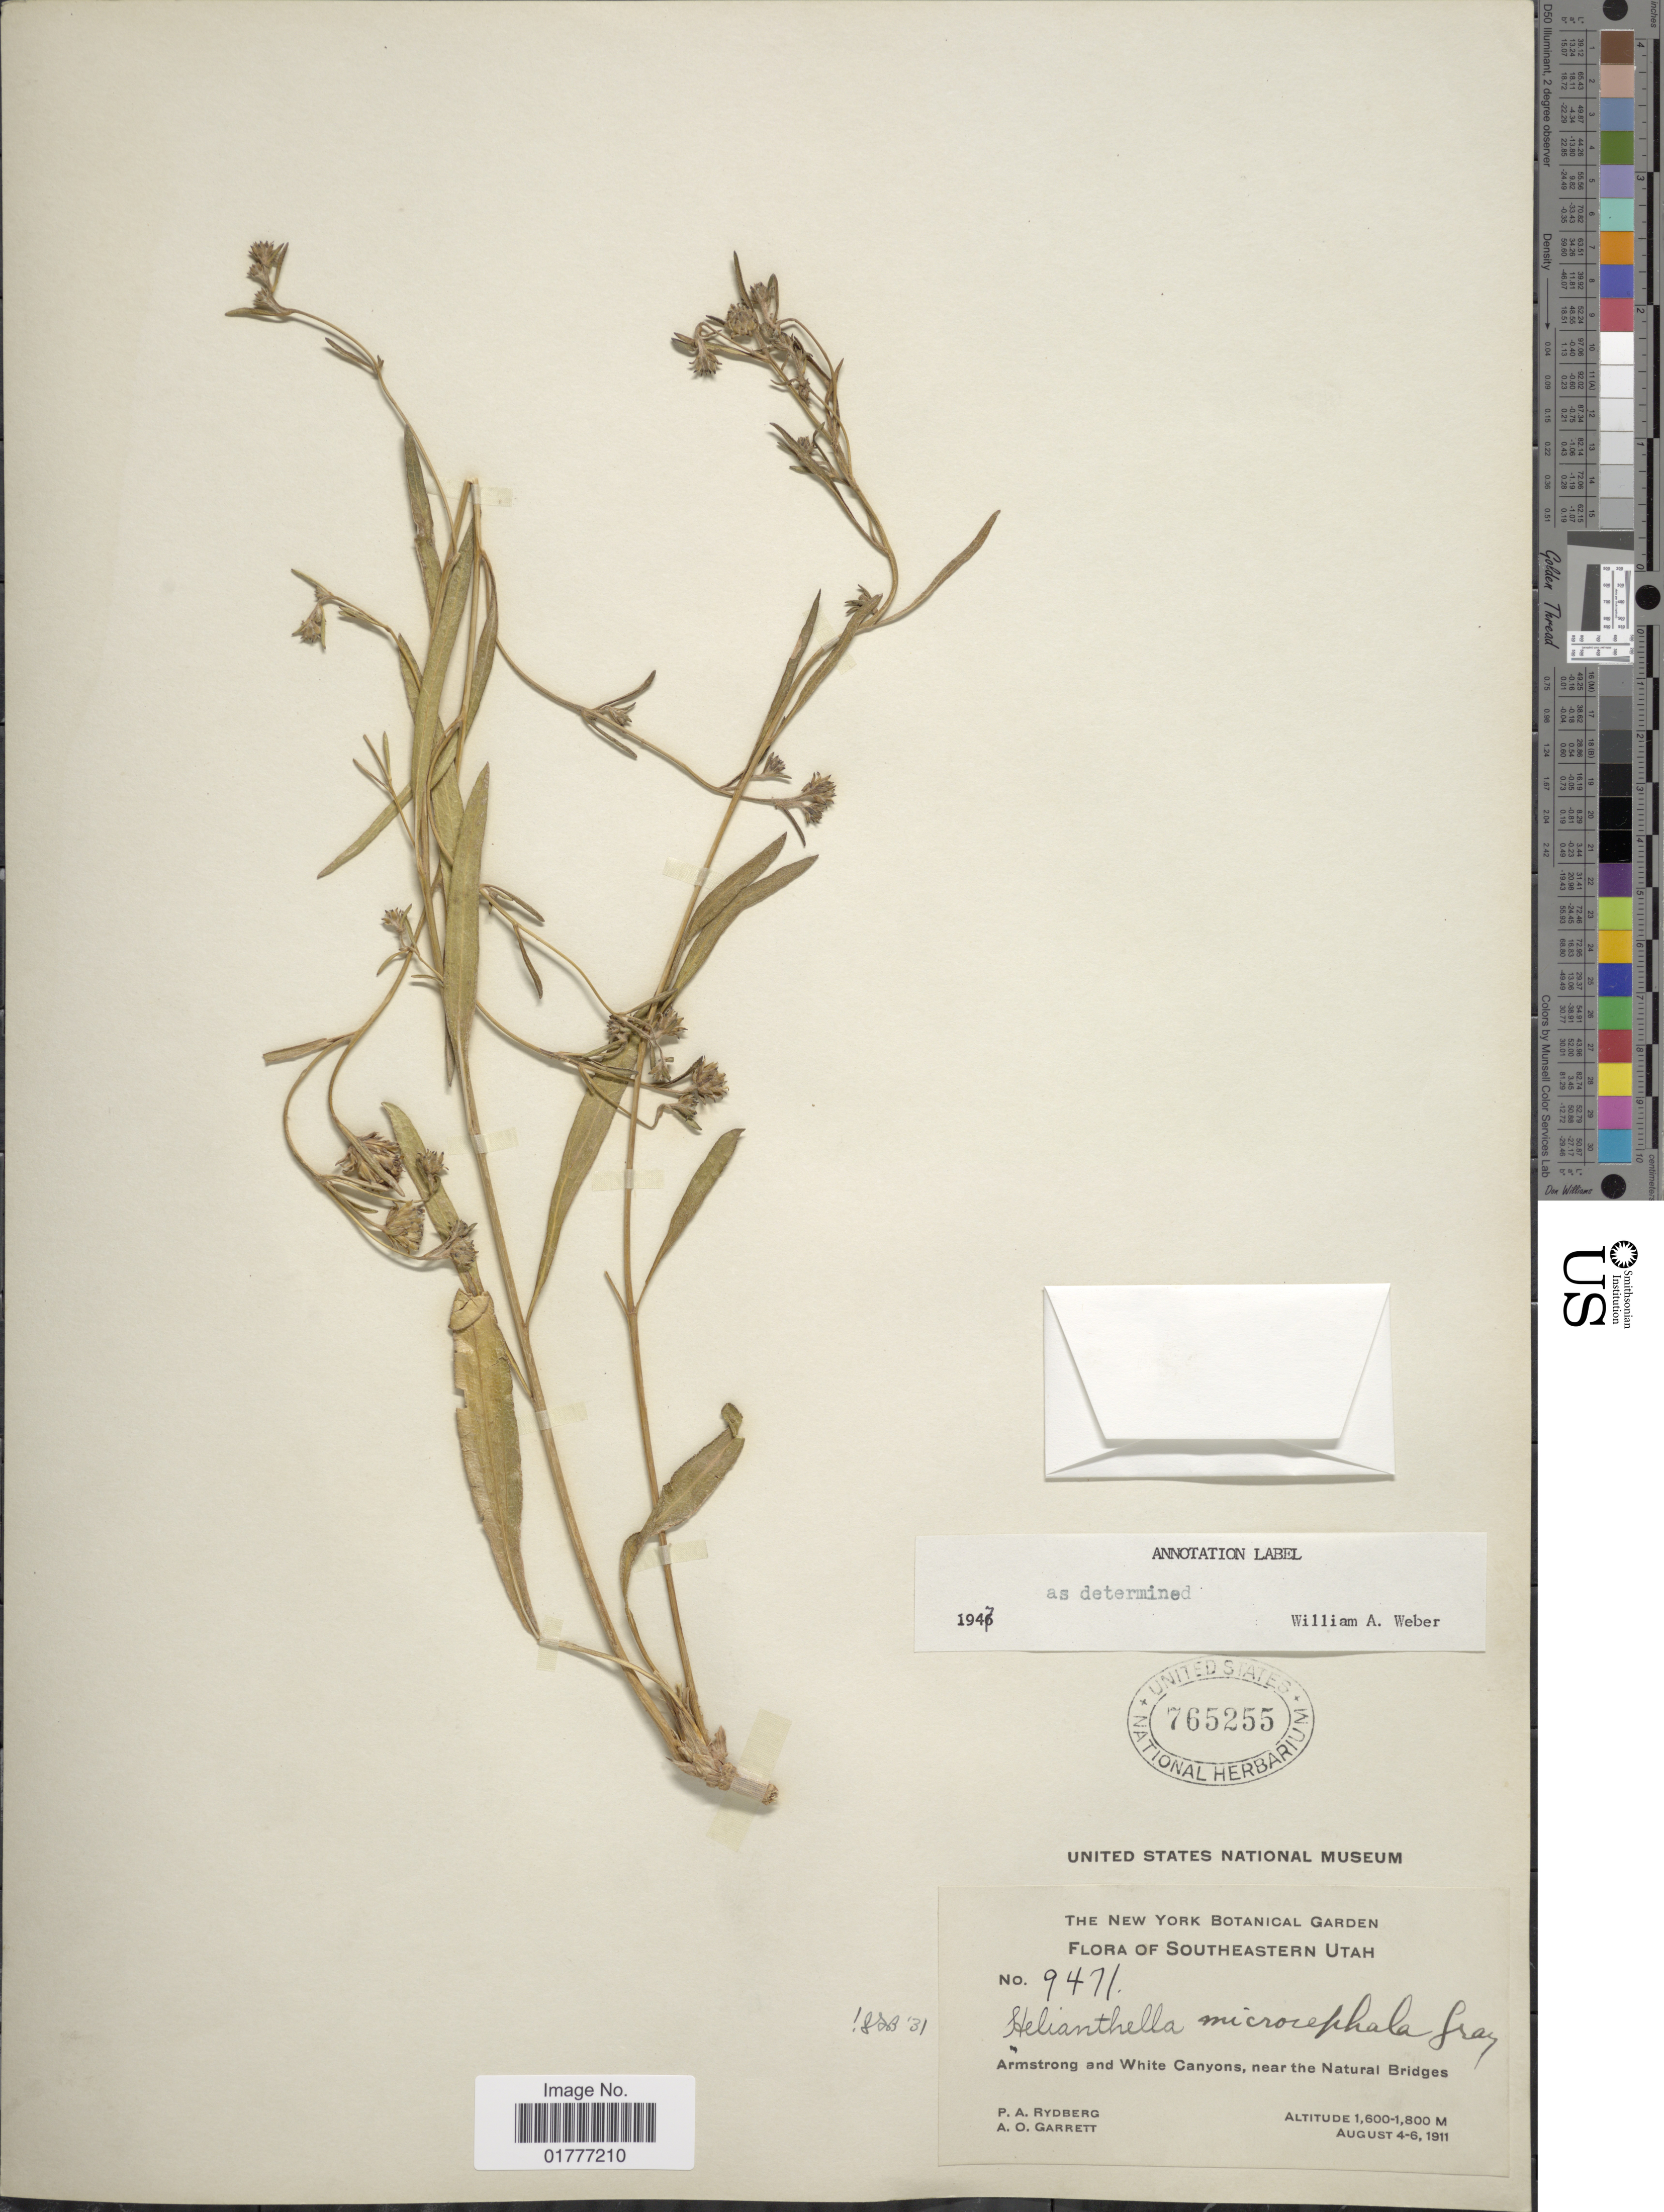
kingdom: Plantae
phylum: Tracheophyta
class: Magnoliopsida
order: Asterales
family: Asteraceae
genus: Helianthella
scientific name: Helianthella microcephala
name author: (A. Gray) A. Gray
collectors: P. A. Rydberg & A. O. Garrett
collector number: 9471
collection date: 1911-08-04/1911-08-06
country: United States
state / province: Utah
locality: Southeastern Utah. Armstrong and White Canyons, near the Natural Bridges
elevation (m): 1600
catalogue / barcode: US 765255